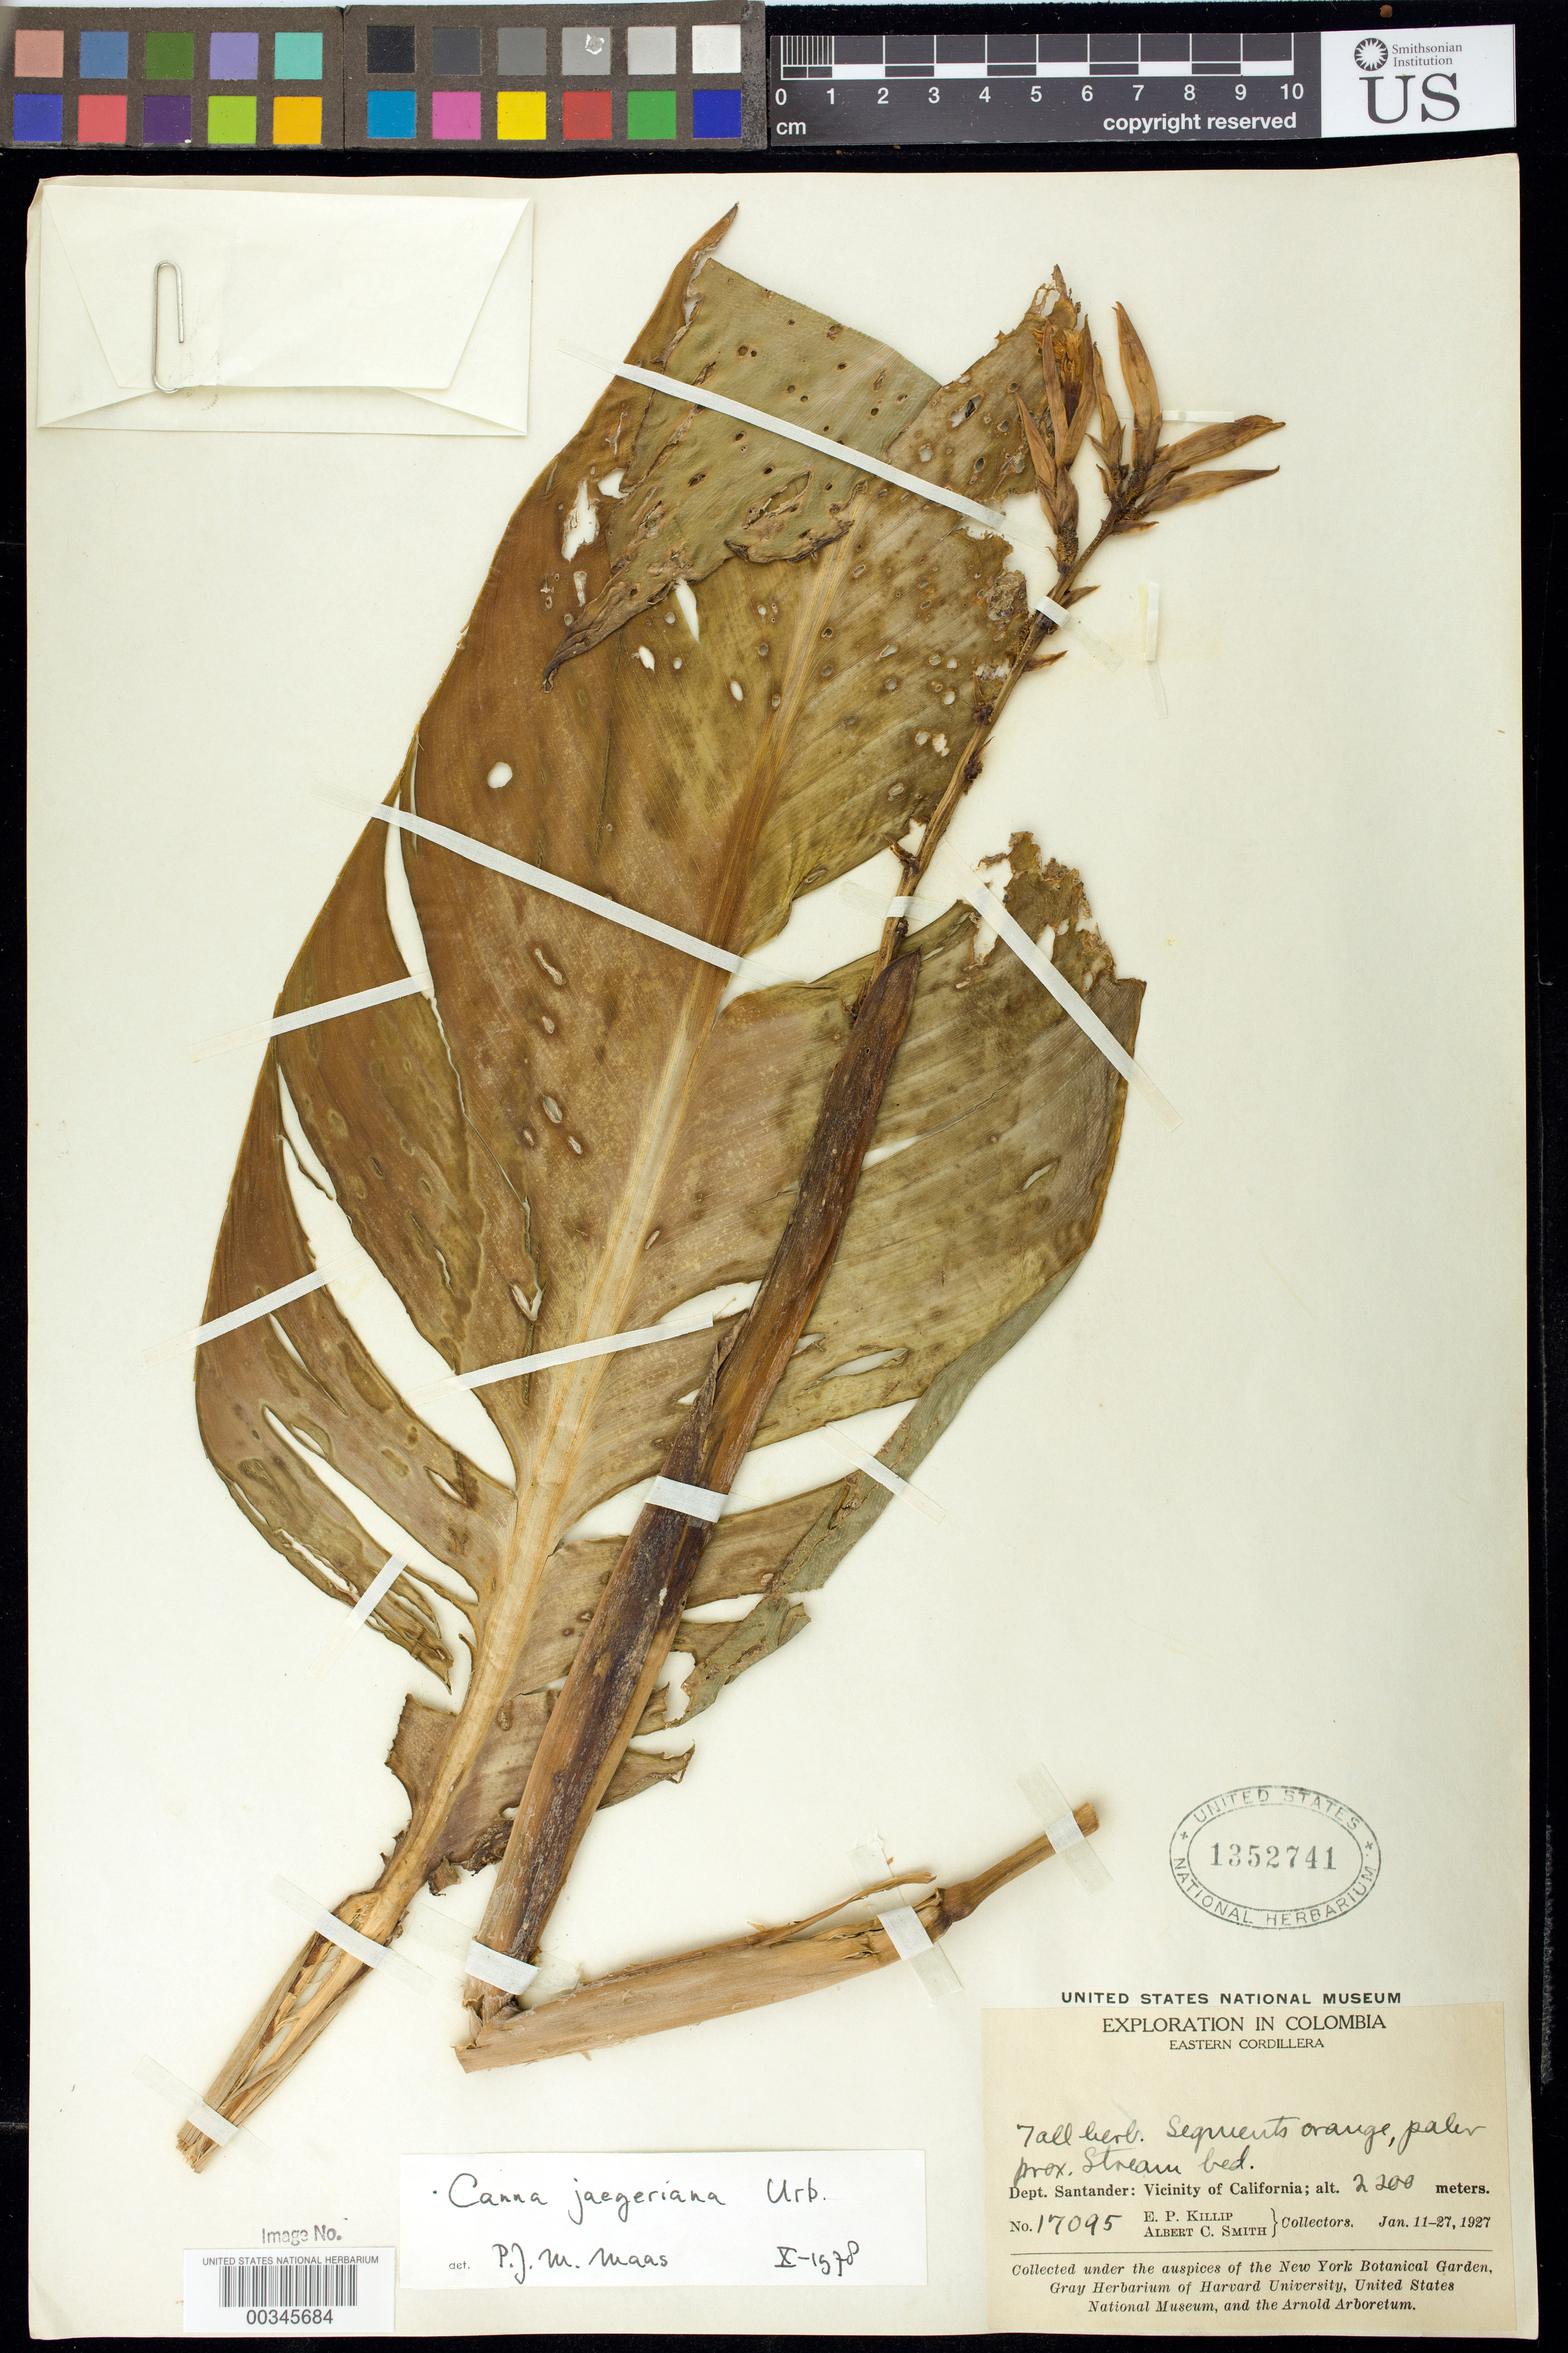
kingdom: Plantae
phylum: Tracheophyta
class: Liliopsida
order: Zingiberales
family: Cannaceae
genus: Canna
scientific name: Canna jaegeriana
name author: Urb.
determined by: Maas, Paul J. M.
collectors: E. P. Killip & A. C. Smith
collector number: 17095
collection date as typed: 11 Jan 1927 to 27 Jan 1927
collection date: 1927-01-11/1927-01-27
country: Colombia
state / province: Santander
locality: Eastern Cordillera, vicinity of California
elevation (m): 2200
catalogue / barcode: US 1352741